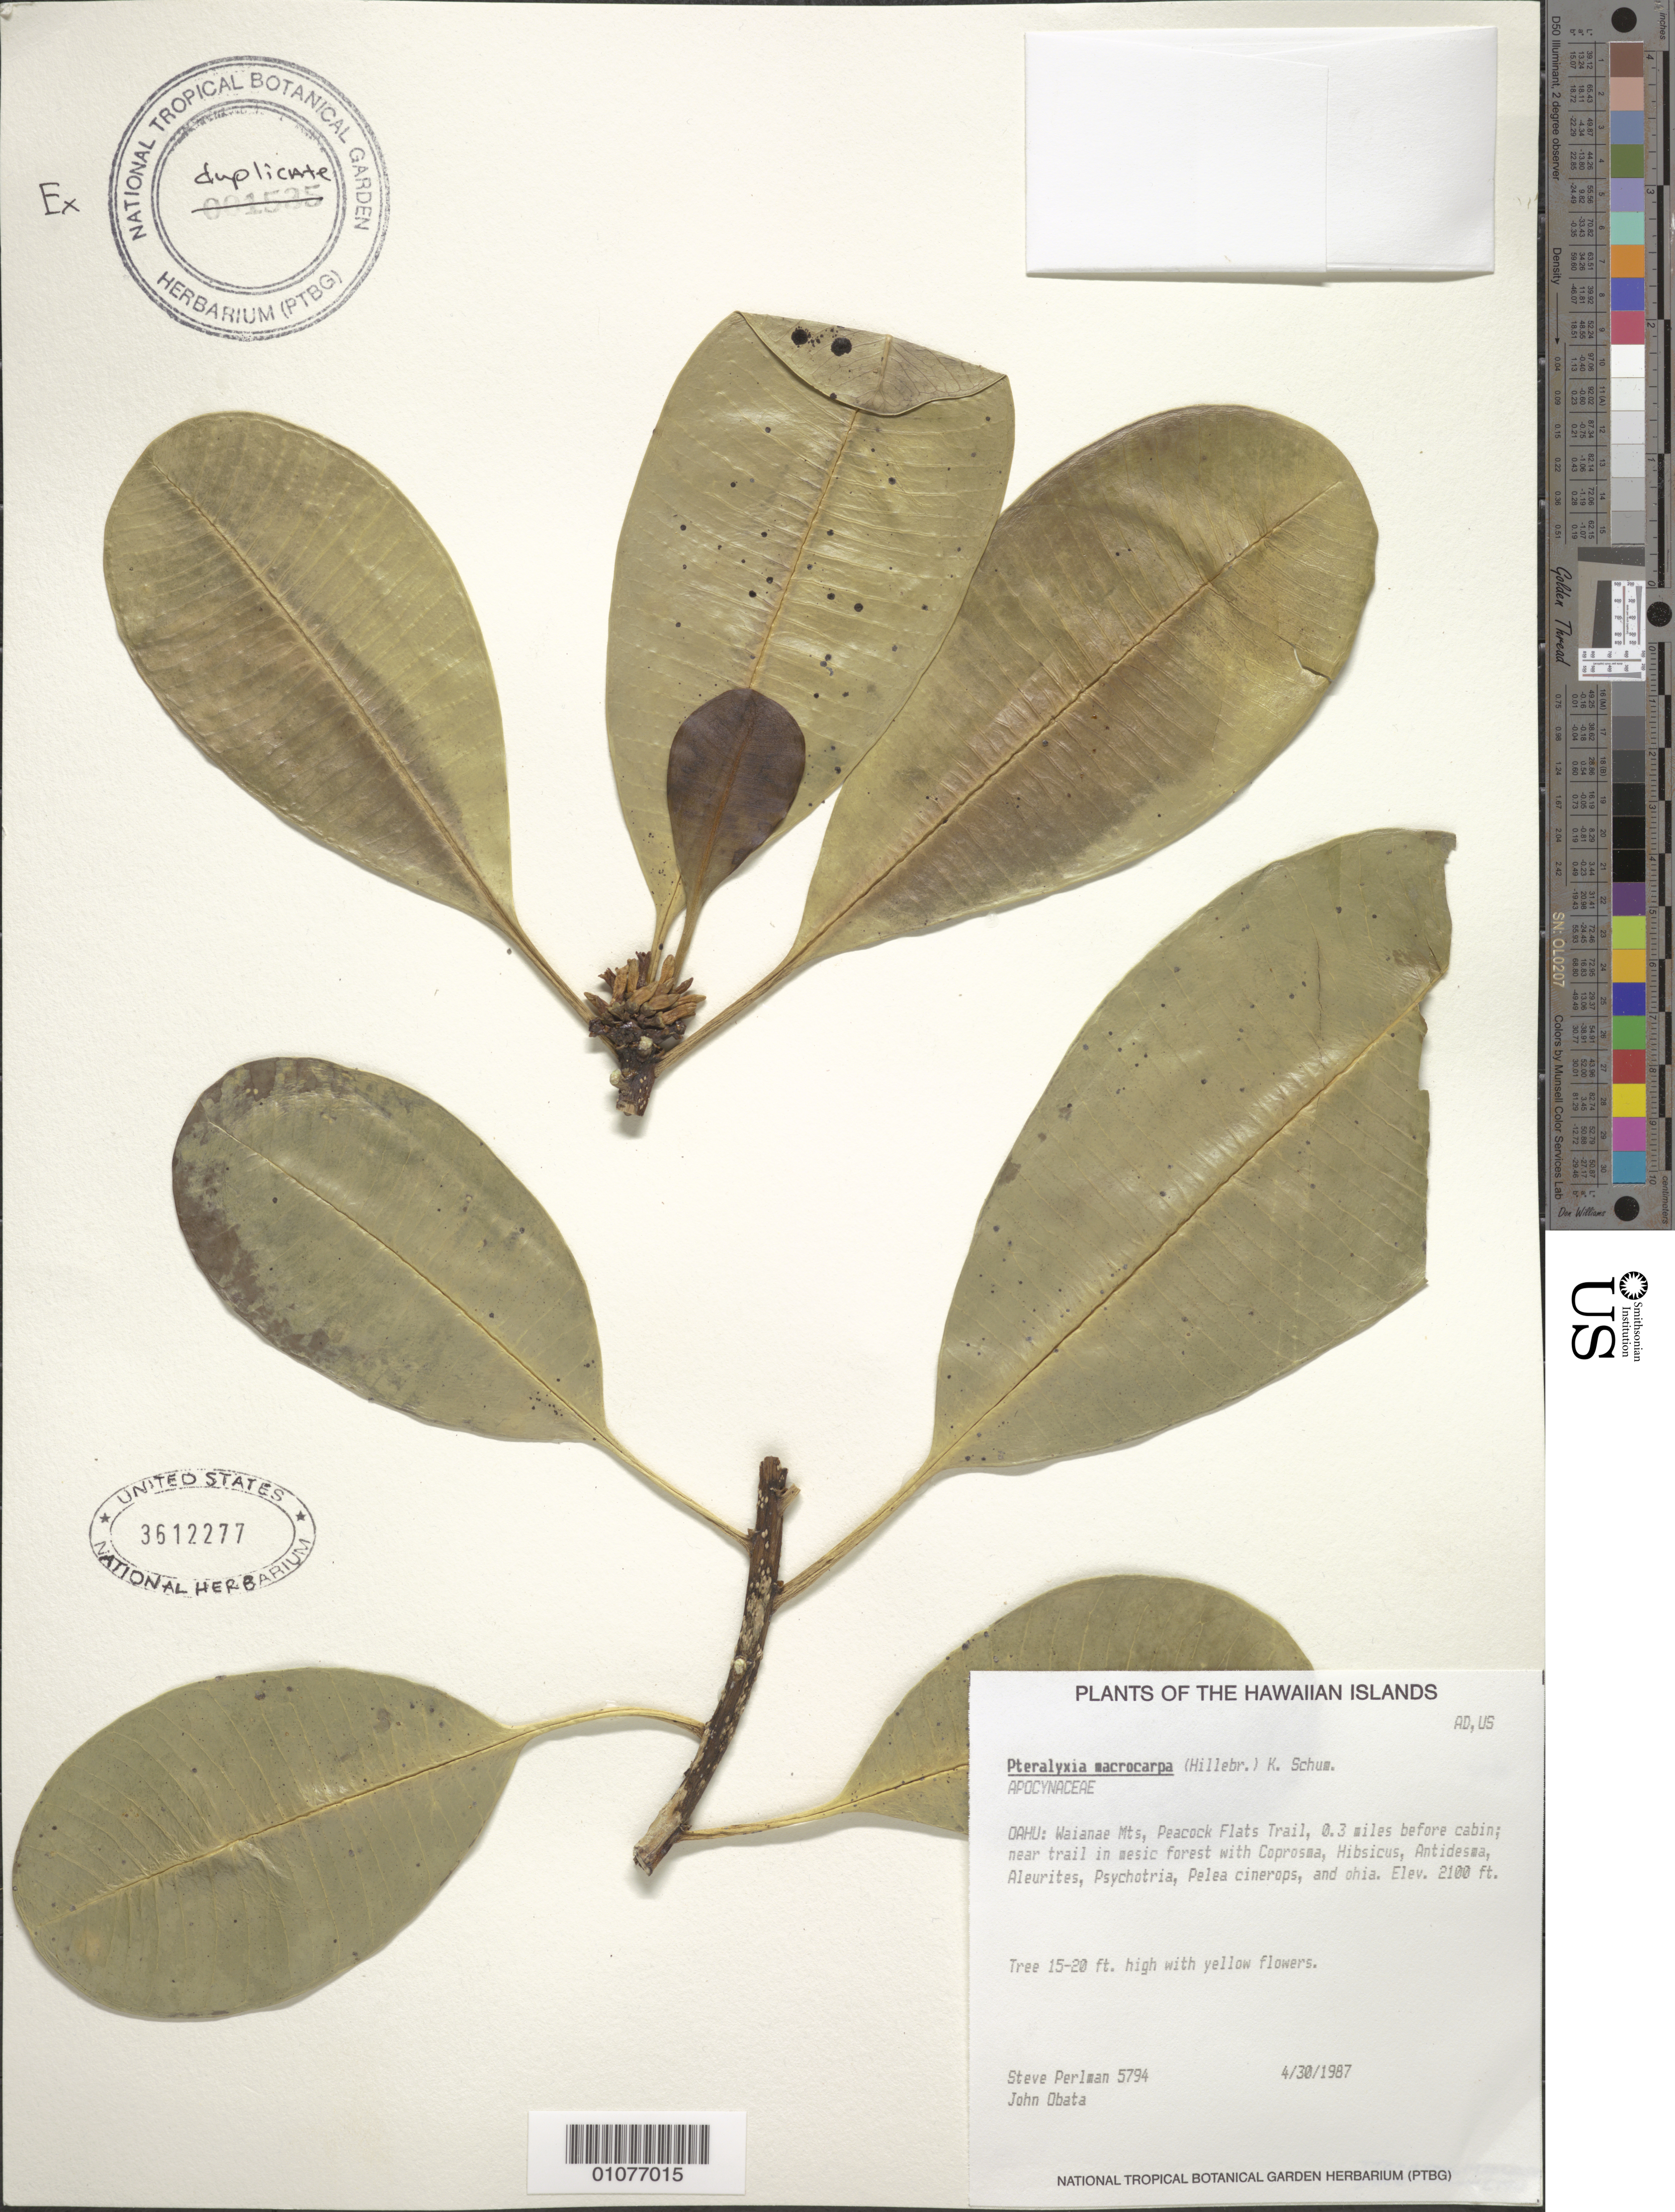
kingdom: Plantae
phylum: Tracheophyta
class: Magnoliopsida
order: Gentianales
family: Apocynaceae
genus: Pteralyxia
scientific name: Pteralyxia macrocarpa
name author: (Hillebr.) K. Schum.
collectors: S. P. Perlman & J. Obata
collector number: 5794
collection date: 1987-04-30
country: United States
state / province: Hawaii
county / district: Honolulu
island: Oahu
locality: Waianae Mts., Peacock Flats Trail, 0.3 miles before cabin; near trail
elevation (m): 640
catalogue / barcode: US 3612277